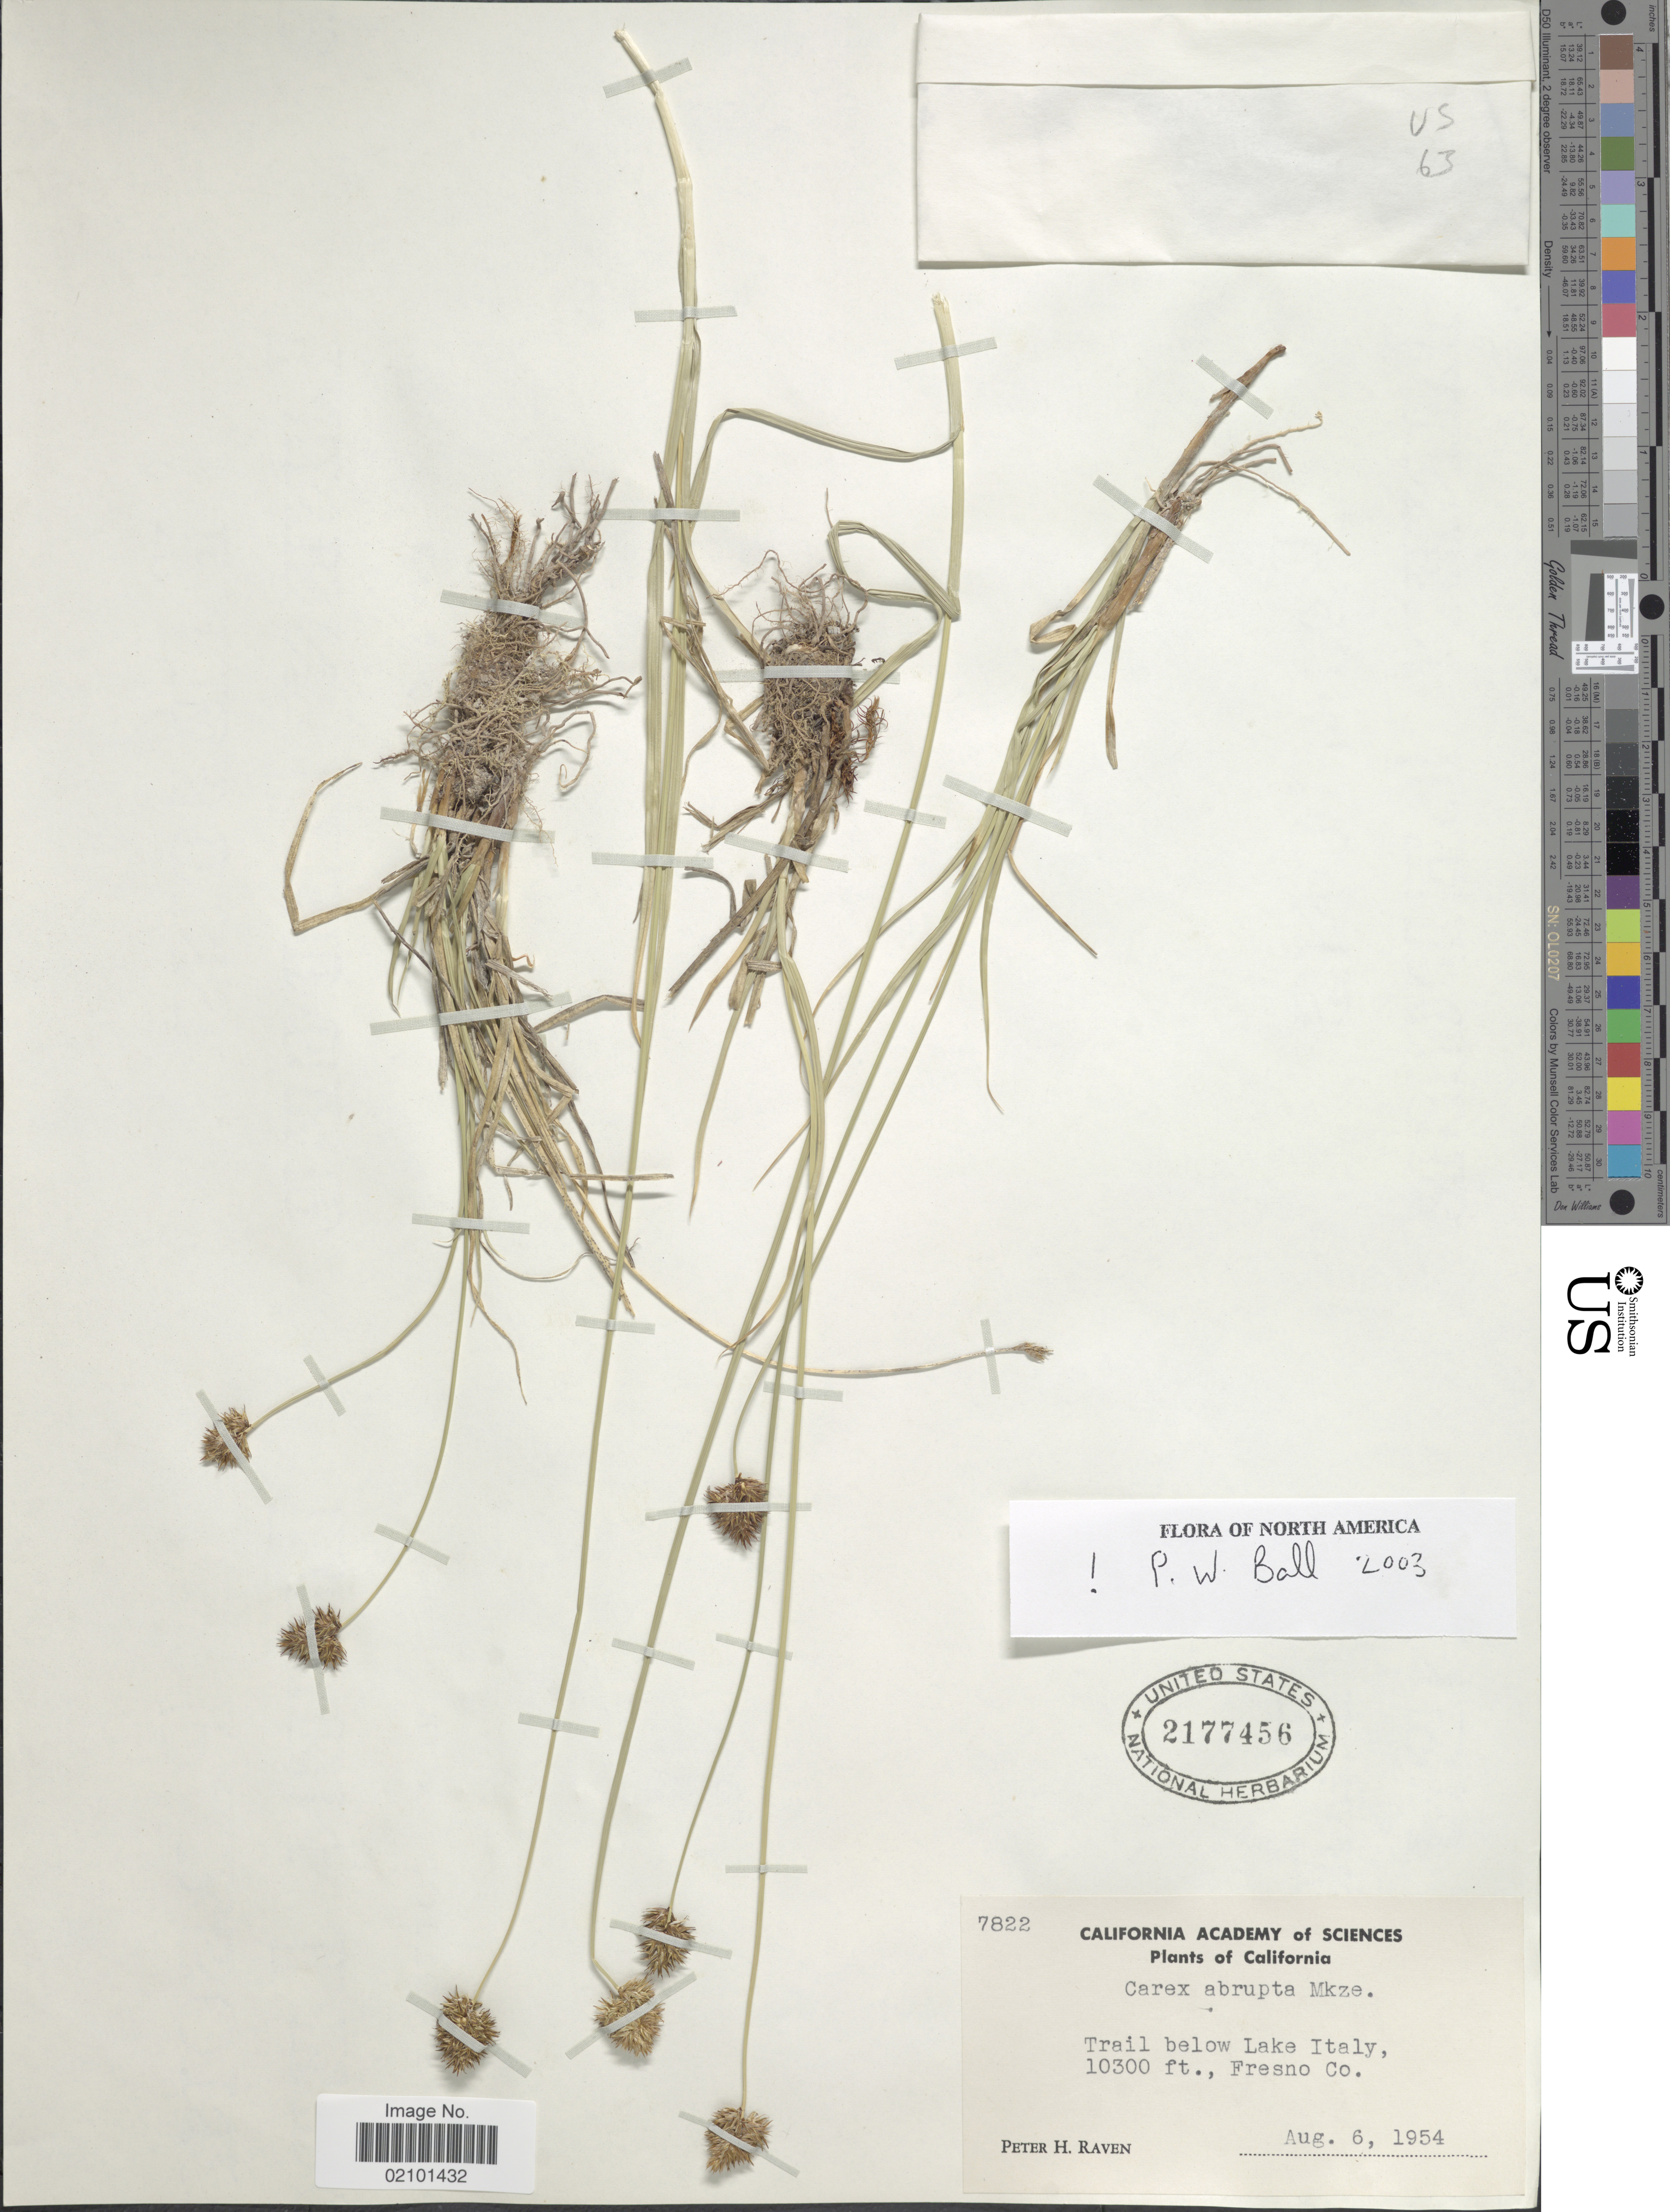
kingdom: Plantae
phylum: Tracheophyta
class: Liliopsida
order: Poales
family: Cyperaceae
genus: Carex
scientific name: Carex abrupta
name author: Mack.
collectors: P. Raven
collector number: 7822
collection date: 1954-08-06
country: United States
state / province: California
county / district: Fresno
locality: Trail below Lake Italy, Fresno Co.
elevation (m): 3139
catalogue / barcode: US 2177456